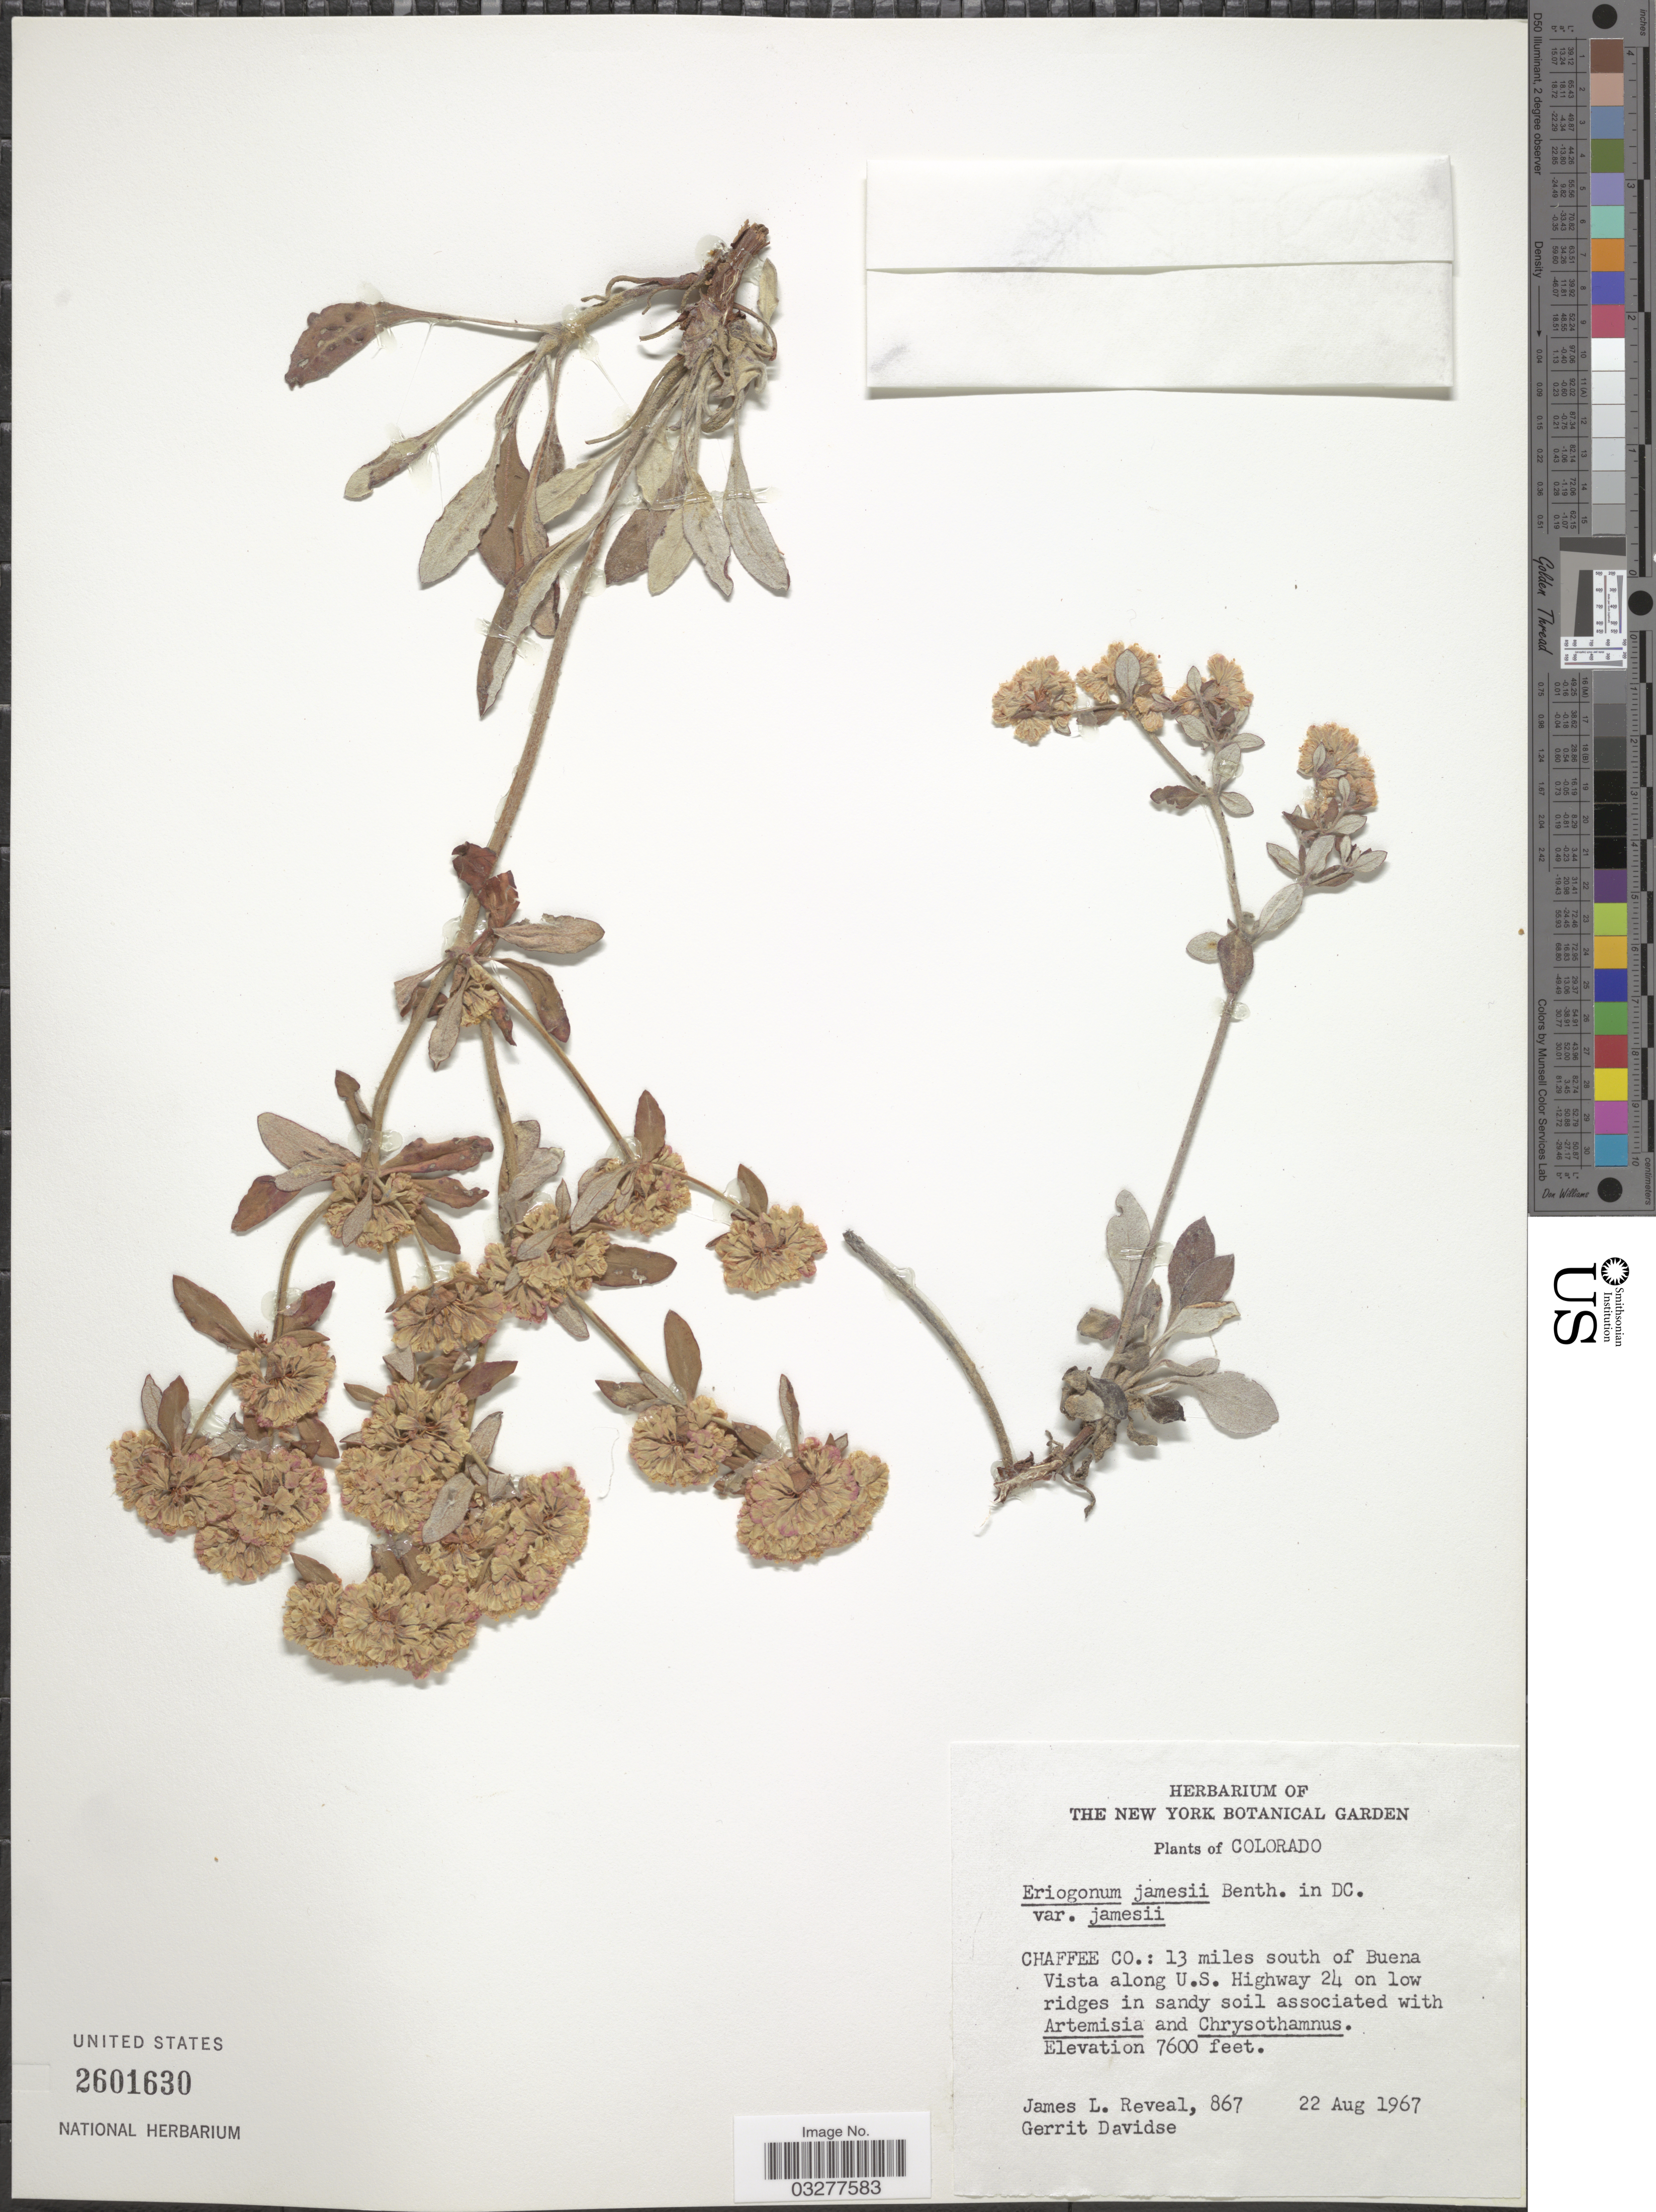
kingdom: Plantae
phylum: Tracheophyta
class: Magnoliopsida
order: Caryophyllales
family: Polygonaceae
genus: Eriogonum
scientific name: Eriogonum jamesii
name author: Benth.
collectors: J. L. Reveal & G. Davidse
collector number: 867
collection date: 1967-08-22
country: United States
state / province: Colorado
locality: Chaffee Co.: 13 miles south of Buena Vista along U.S. Highway 24.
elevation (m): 2316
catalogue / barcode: US 2601630